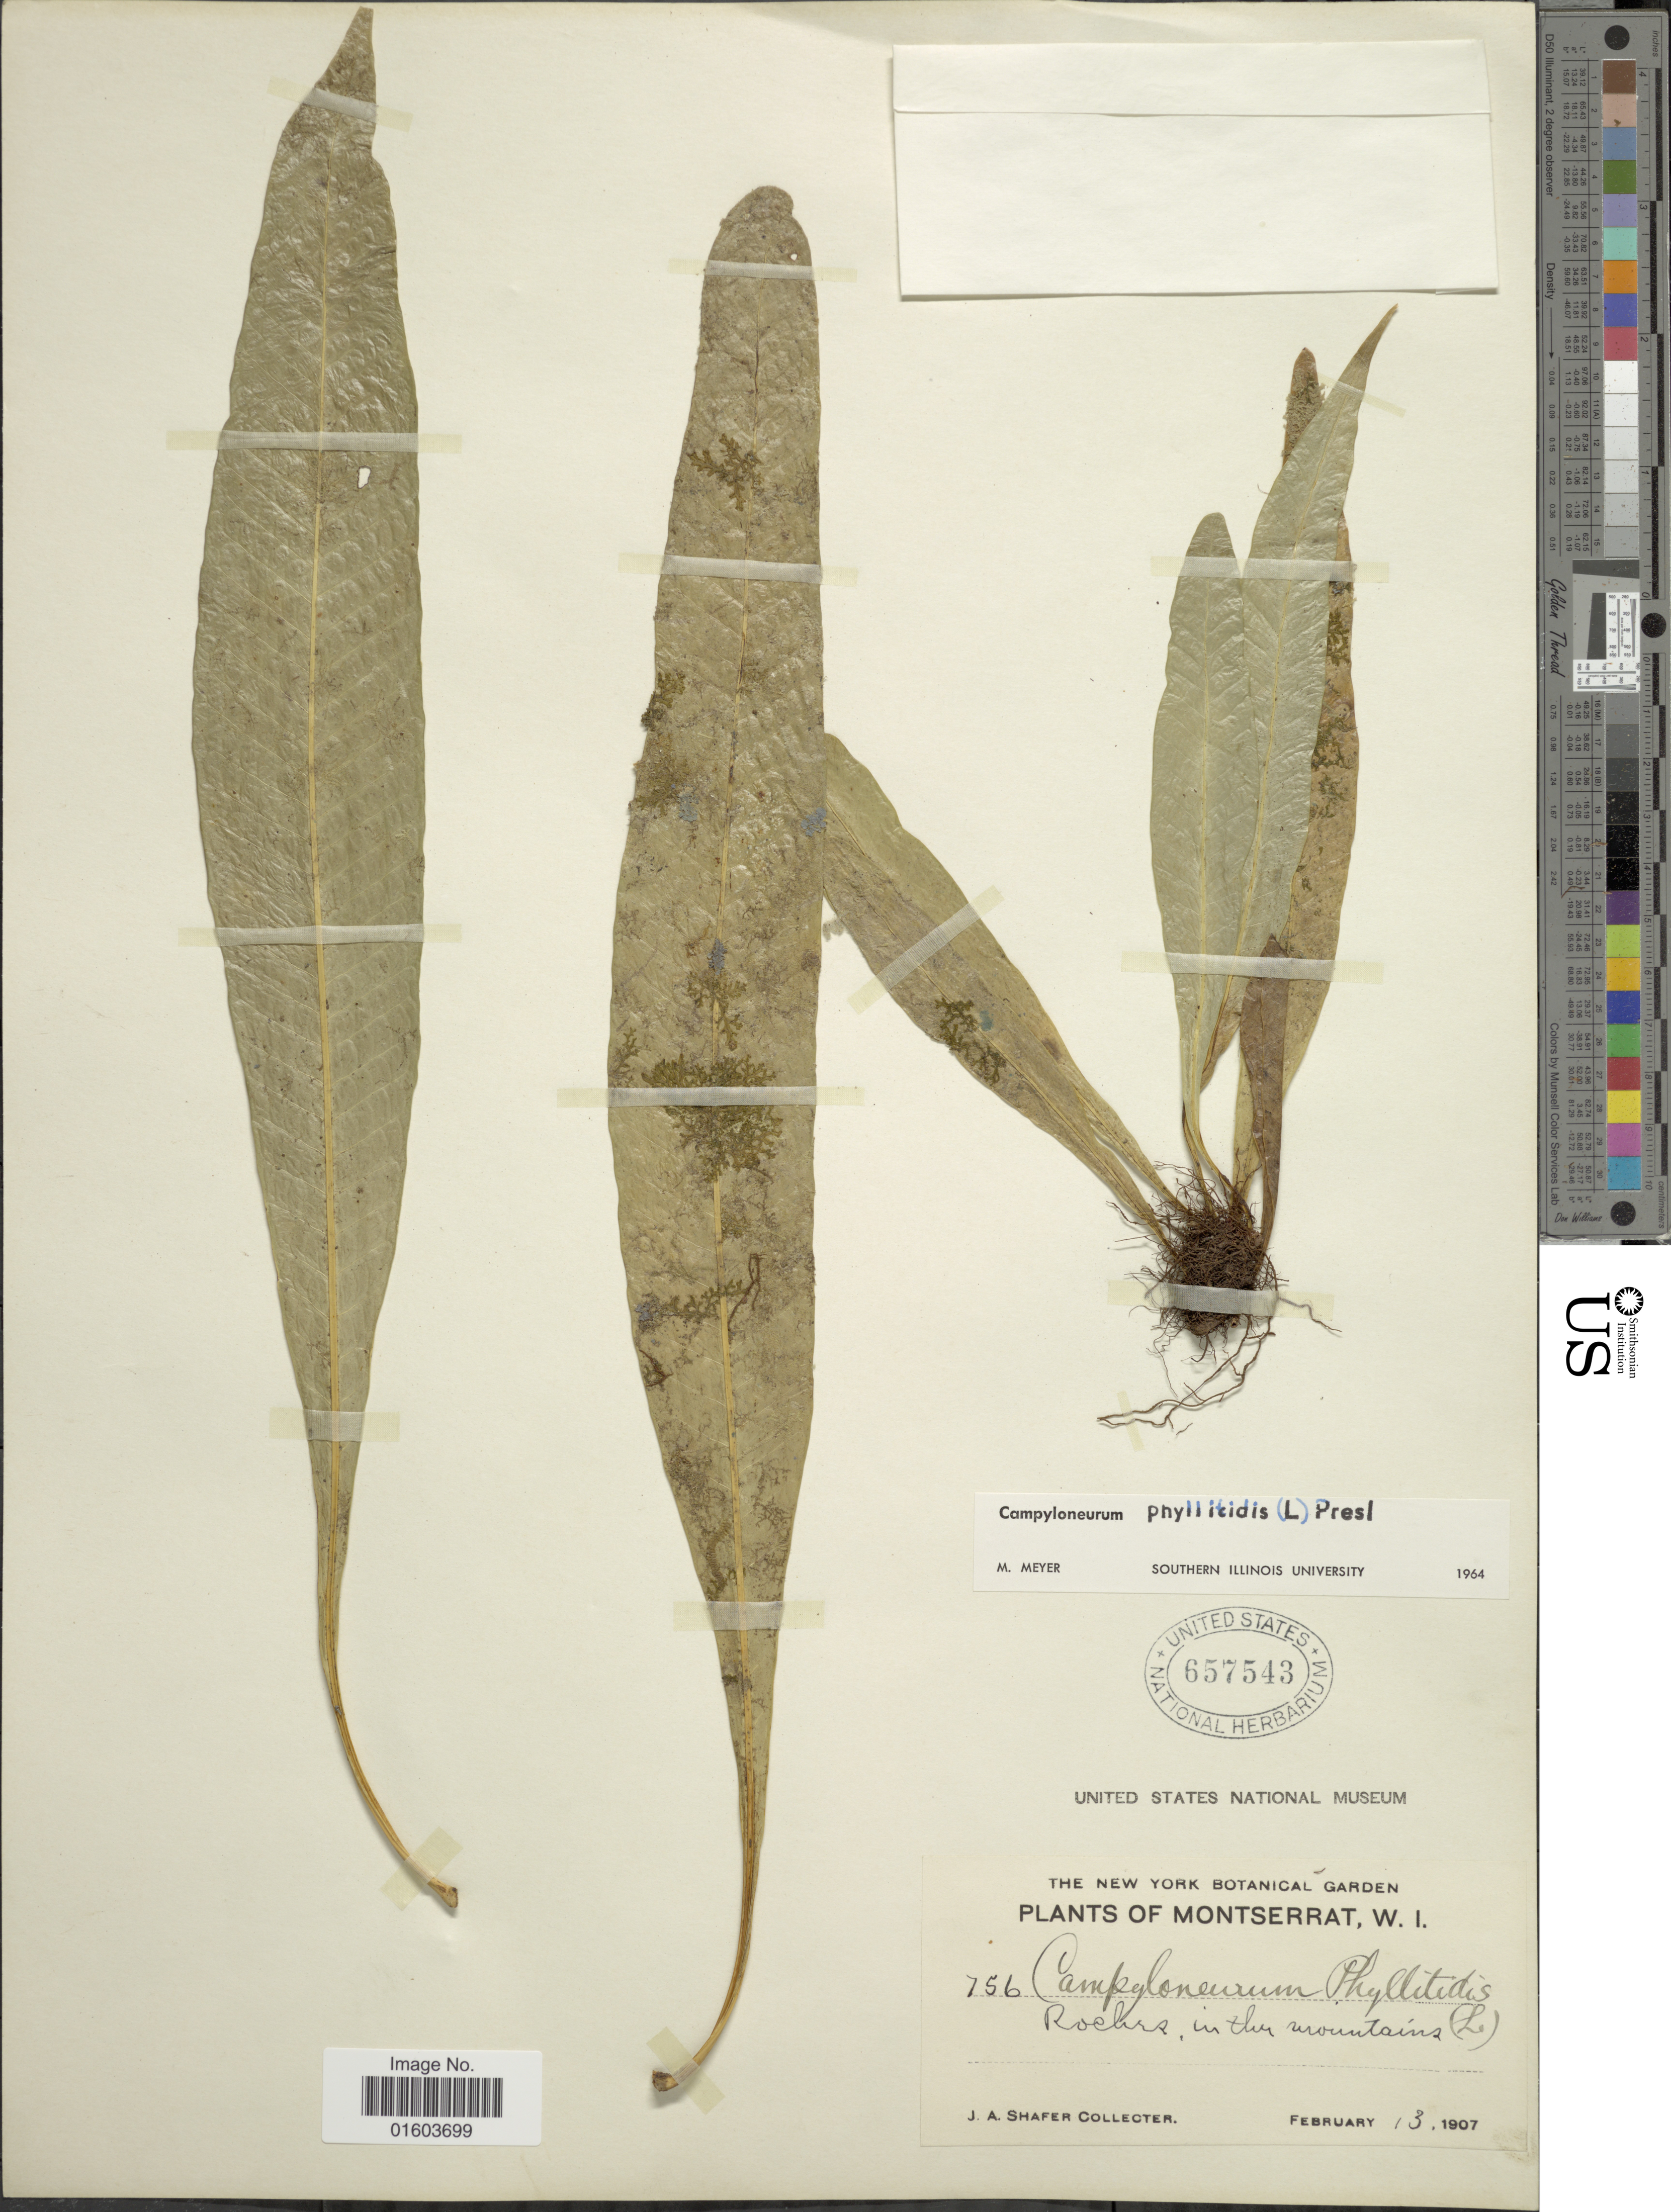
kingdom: Plantae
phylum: Tracheophyta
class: Polypodiopsida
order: Polypodiales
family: Polypodiaceae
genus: Campyloneurum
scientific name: Campyloneurum phyllitidis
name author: (L.) C. Presl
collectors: J. A. Shafer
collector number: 756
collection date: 1907-02-13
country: Montserrat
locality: Montserrat, W.I. in the mountains.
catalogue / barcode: US 657543